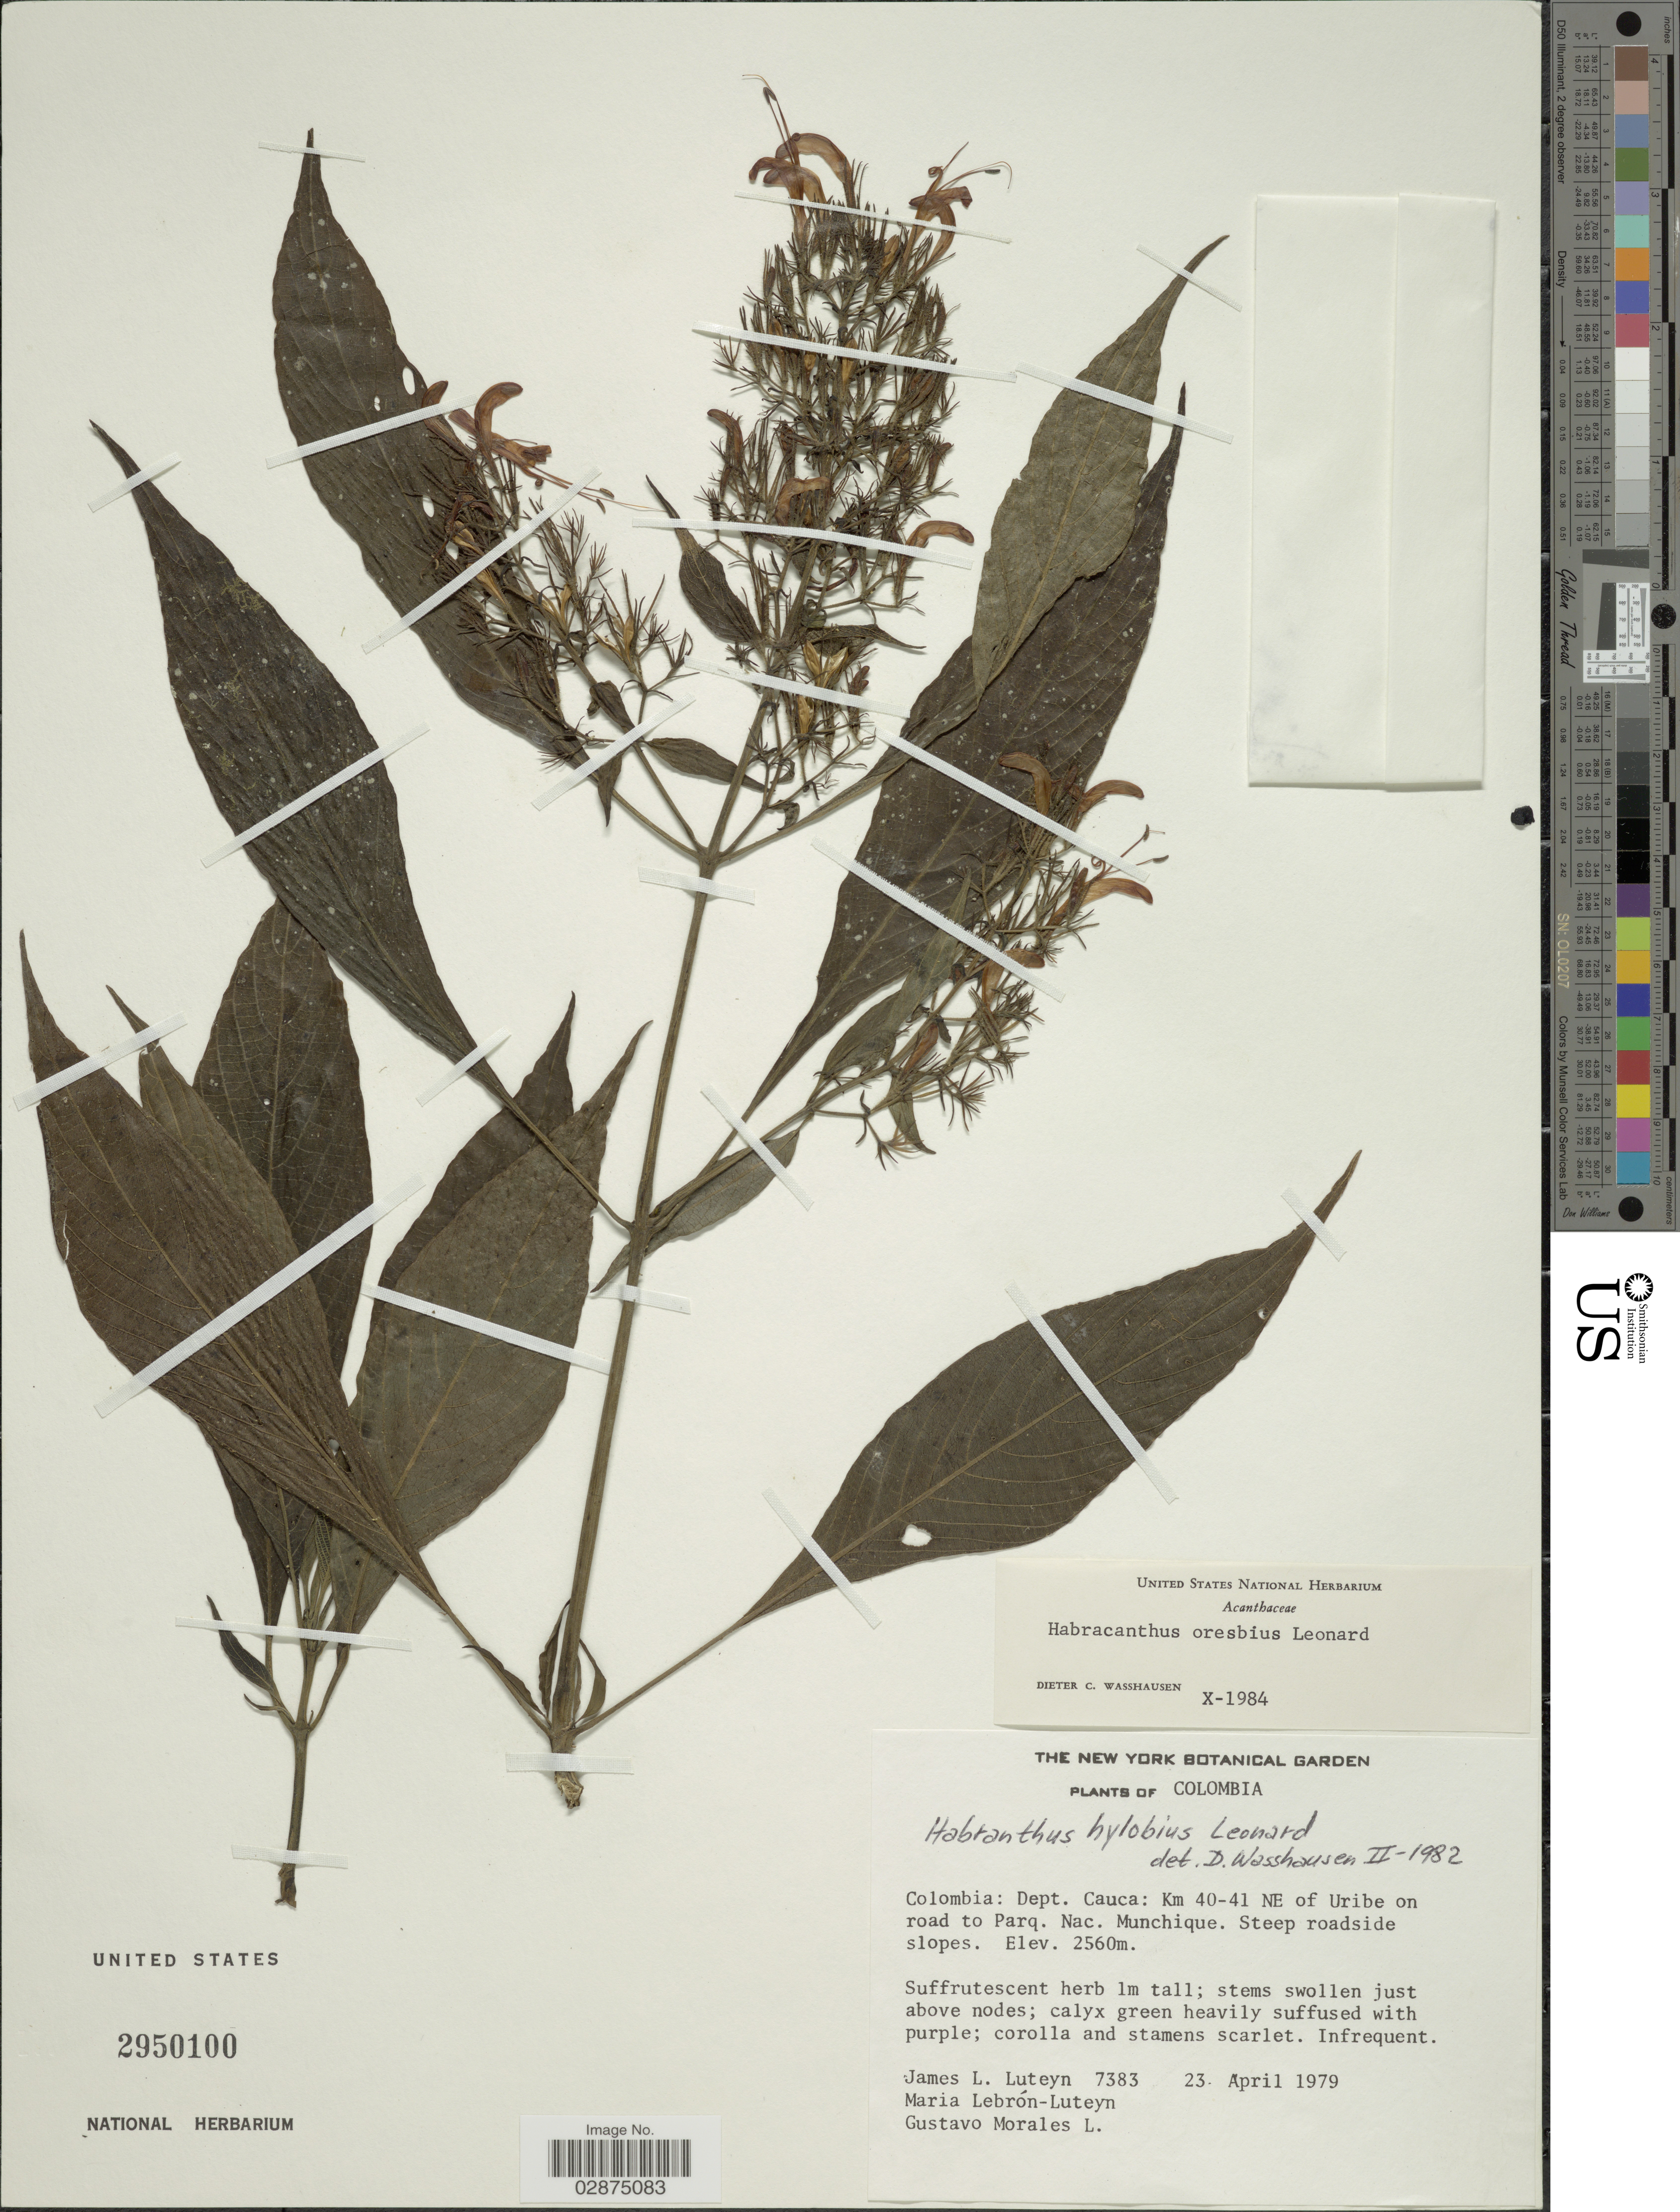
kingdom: Plantae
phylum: Tracheophyta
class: Magnoliopsida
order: Lamiales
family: Acanthaceae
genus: Habracanthus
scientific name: Habracanthus sanguineus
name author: Nees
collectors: J. L. Luteyn, M. L. Lebrón-Luteyn & G. Morales L.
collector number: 7383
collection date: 1979-04-23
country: Colombia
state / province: Cauca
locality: Dept. Cauca: Km 40-41 NE of Uribe on road to Parq. Nac. Munchique.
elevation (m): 2560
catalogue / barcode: US 2950100